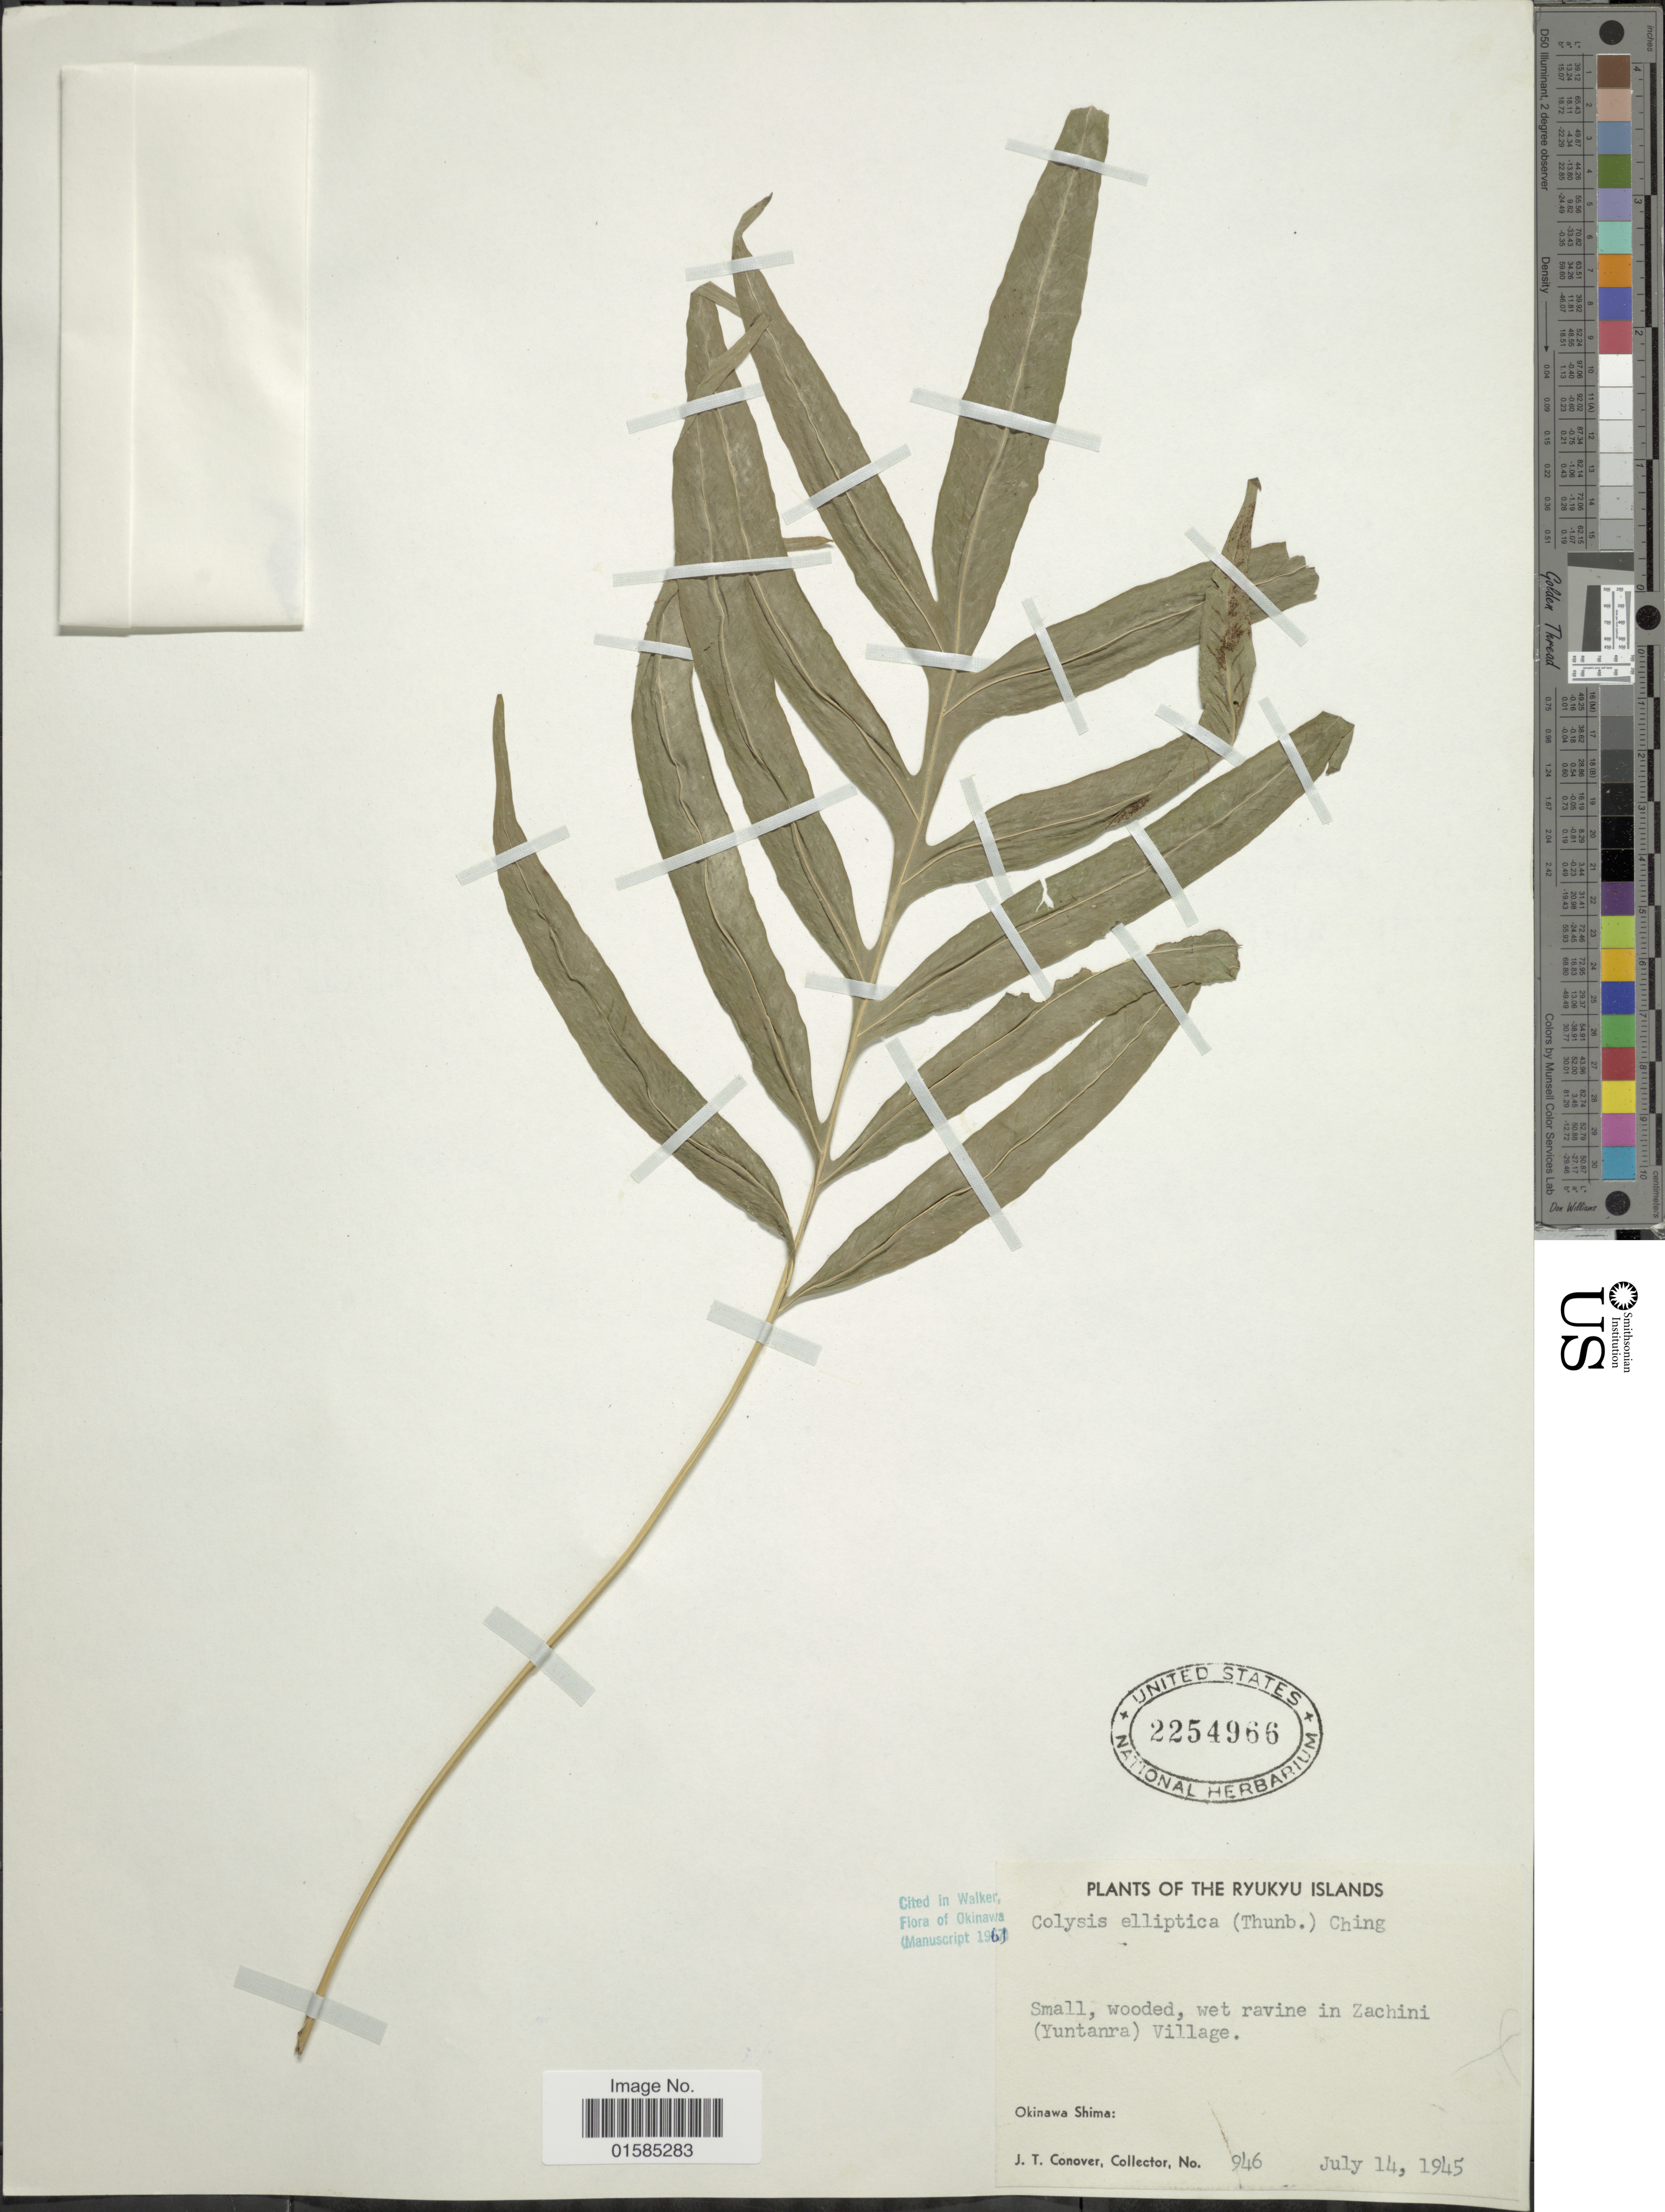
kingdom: Plantae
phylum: Tracheophyta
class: Polypodiopsida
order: Polypodiales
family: Polypodiaceae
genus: Leptochilus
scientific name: Leptochilus ellipticus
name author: (Thunb.) Noot.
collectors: J. T. Conover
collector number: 946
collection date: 1945-07-14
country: Japan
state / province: Okinawa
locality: Ryukyu Island, small, wooded, wet ravine in Zachini (Yuntanra) Village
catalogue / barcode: US 2254966